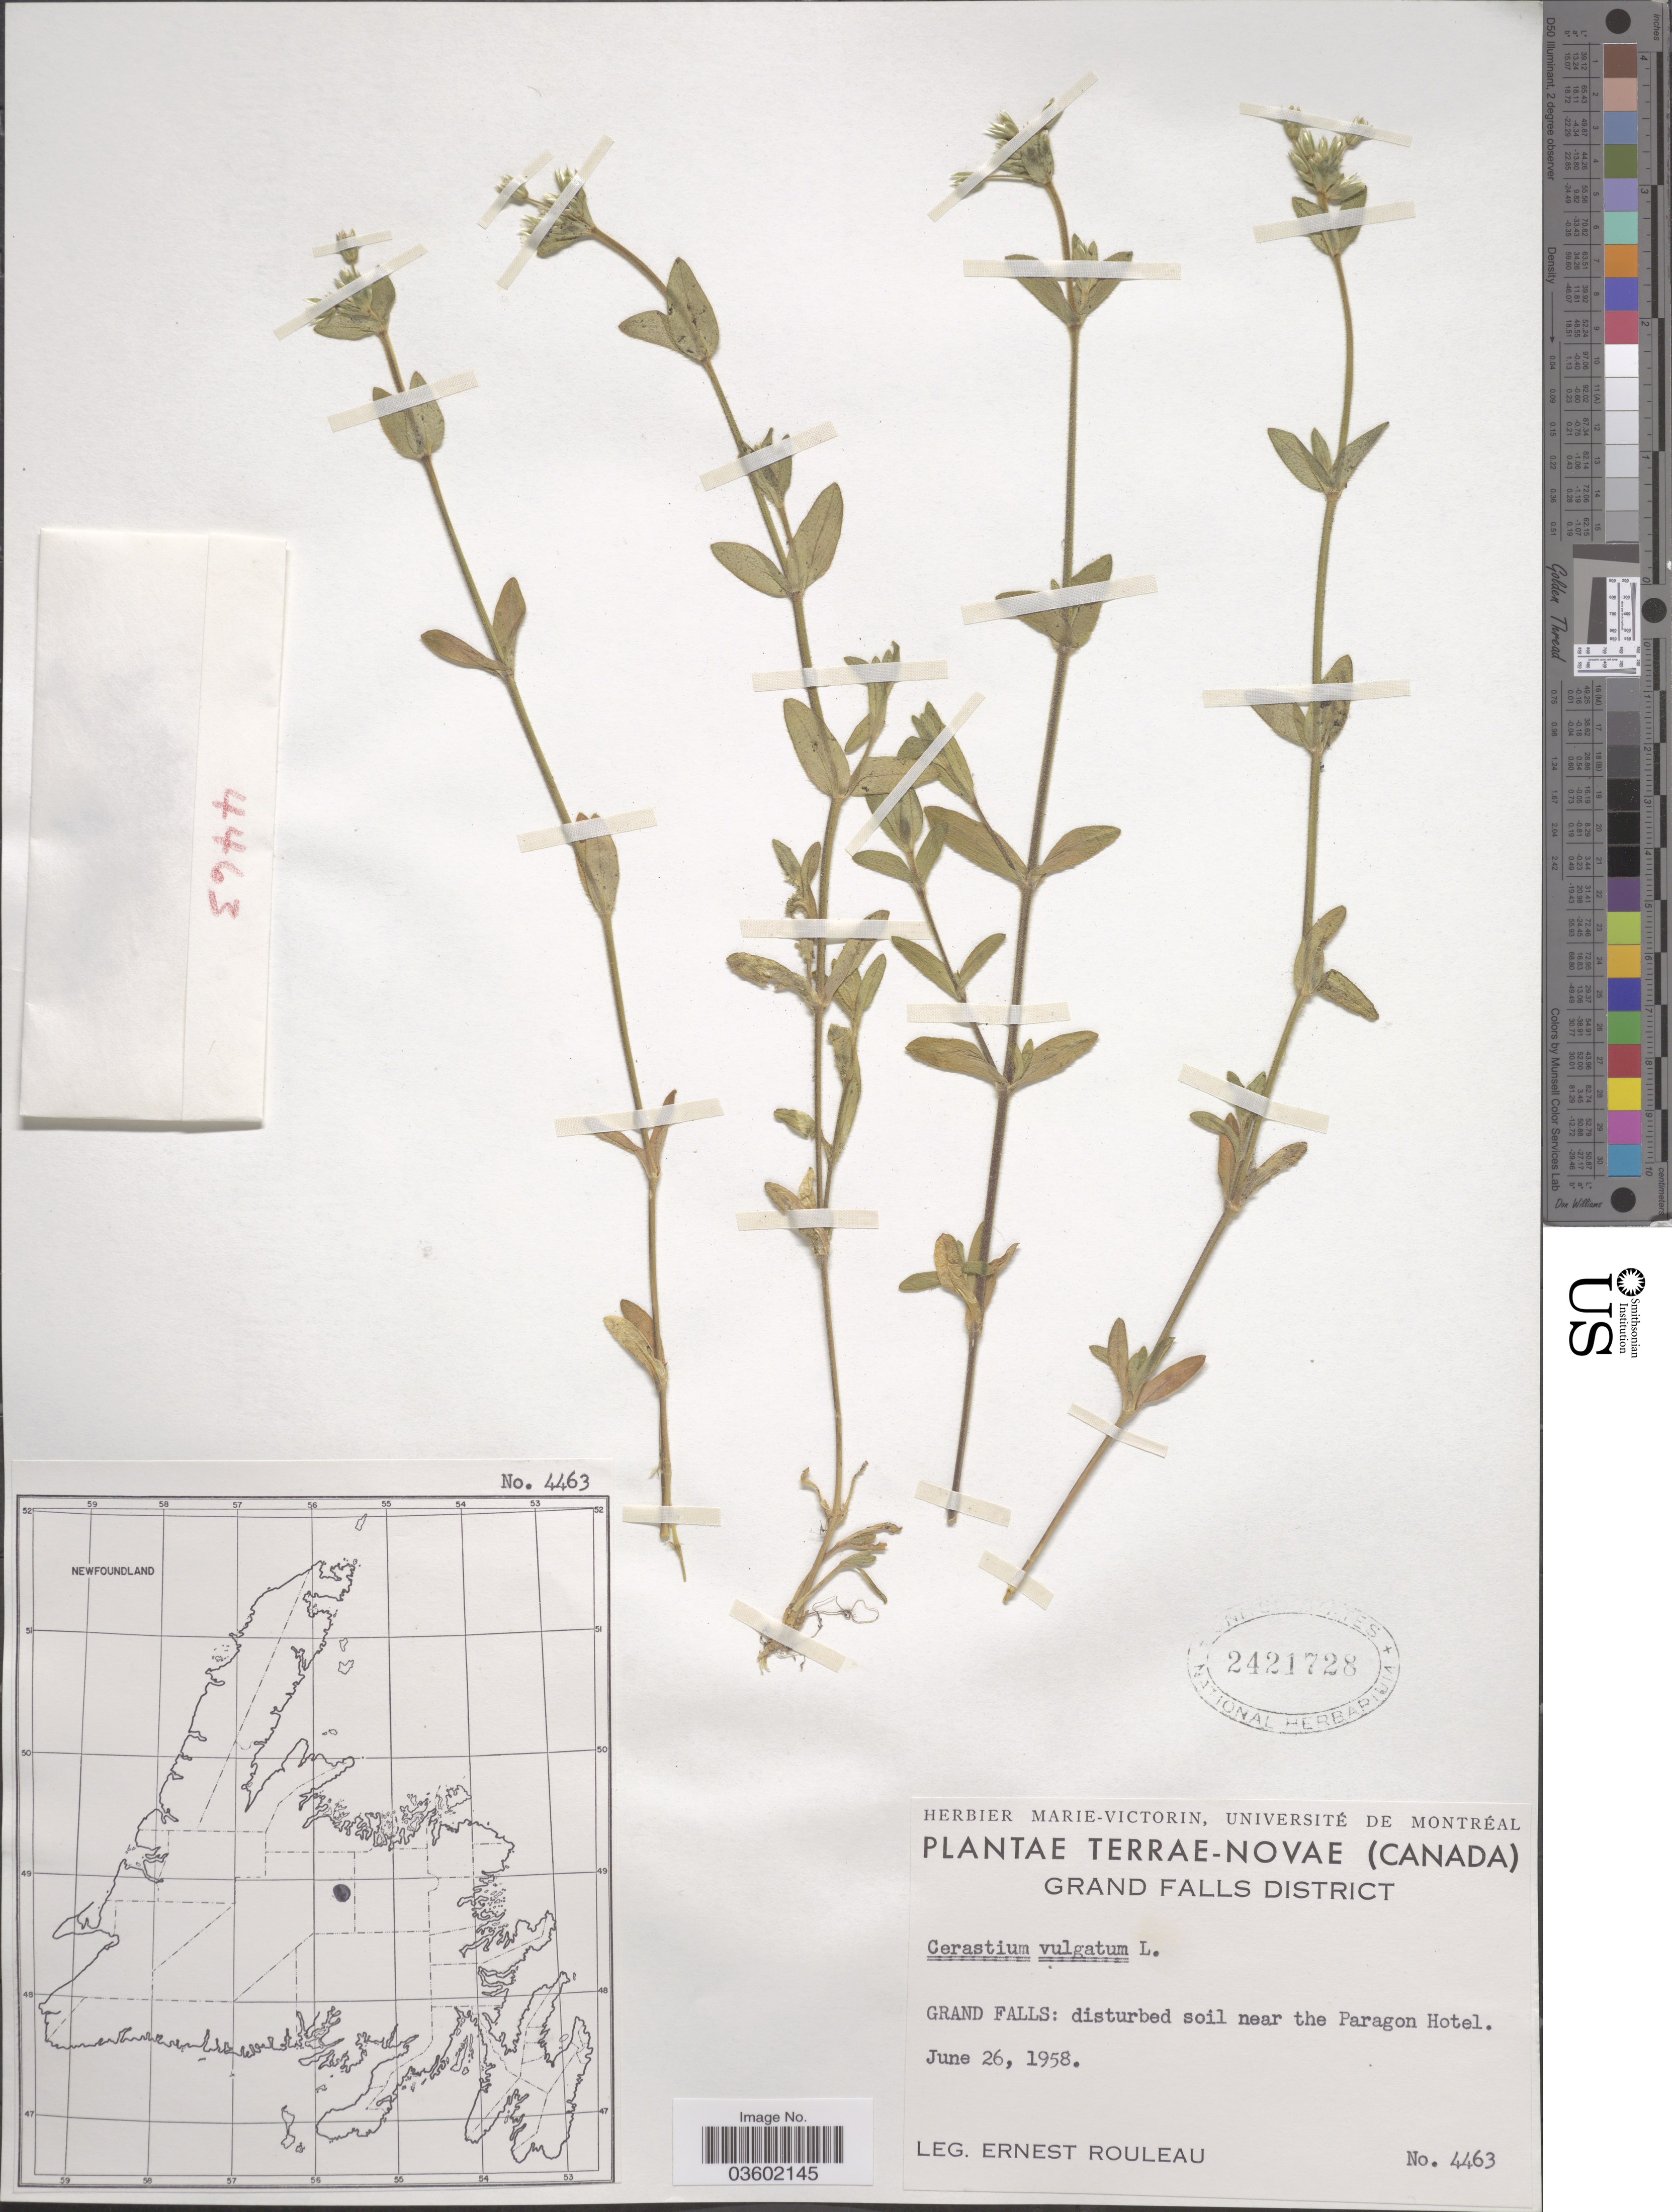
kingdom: Plantae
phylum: Tracheophyta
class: Magnoliopsida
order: Caryophyllales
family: Caryophyllaceae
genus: Cerastium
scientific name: Cerastium vulgatum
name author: L.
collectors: J. Rouleau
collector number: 4463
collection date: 1958-06-26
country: Canada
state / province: Newfoundland and Labrador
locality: Terrae-Novae, Grand Falls District. Grand Falls: disturbed soil near the Paragon Hotel.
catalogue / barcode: US 2421728